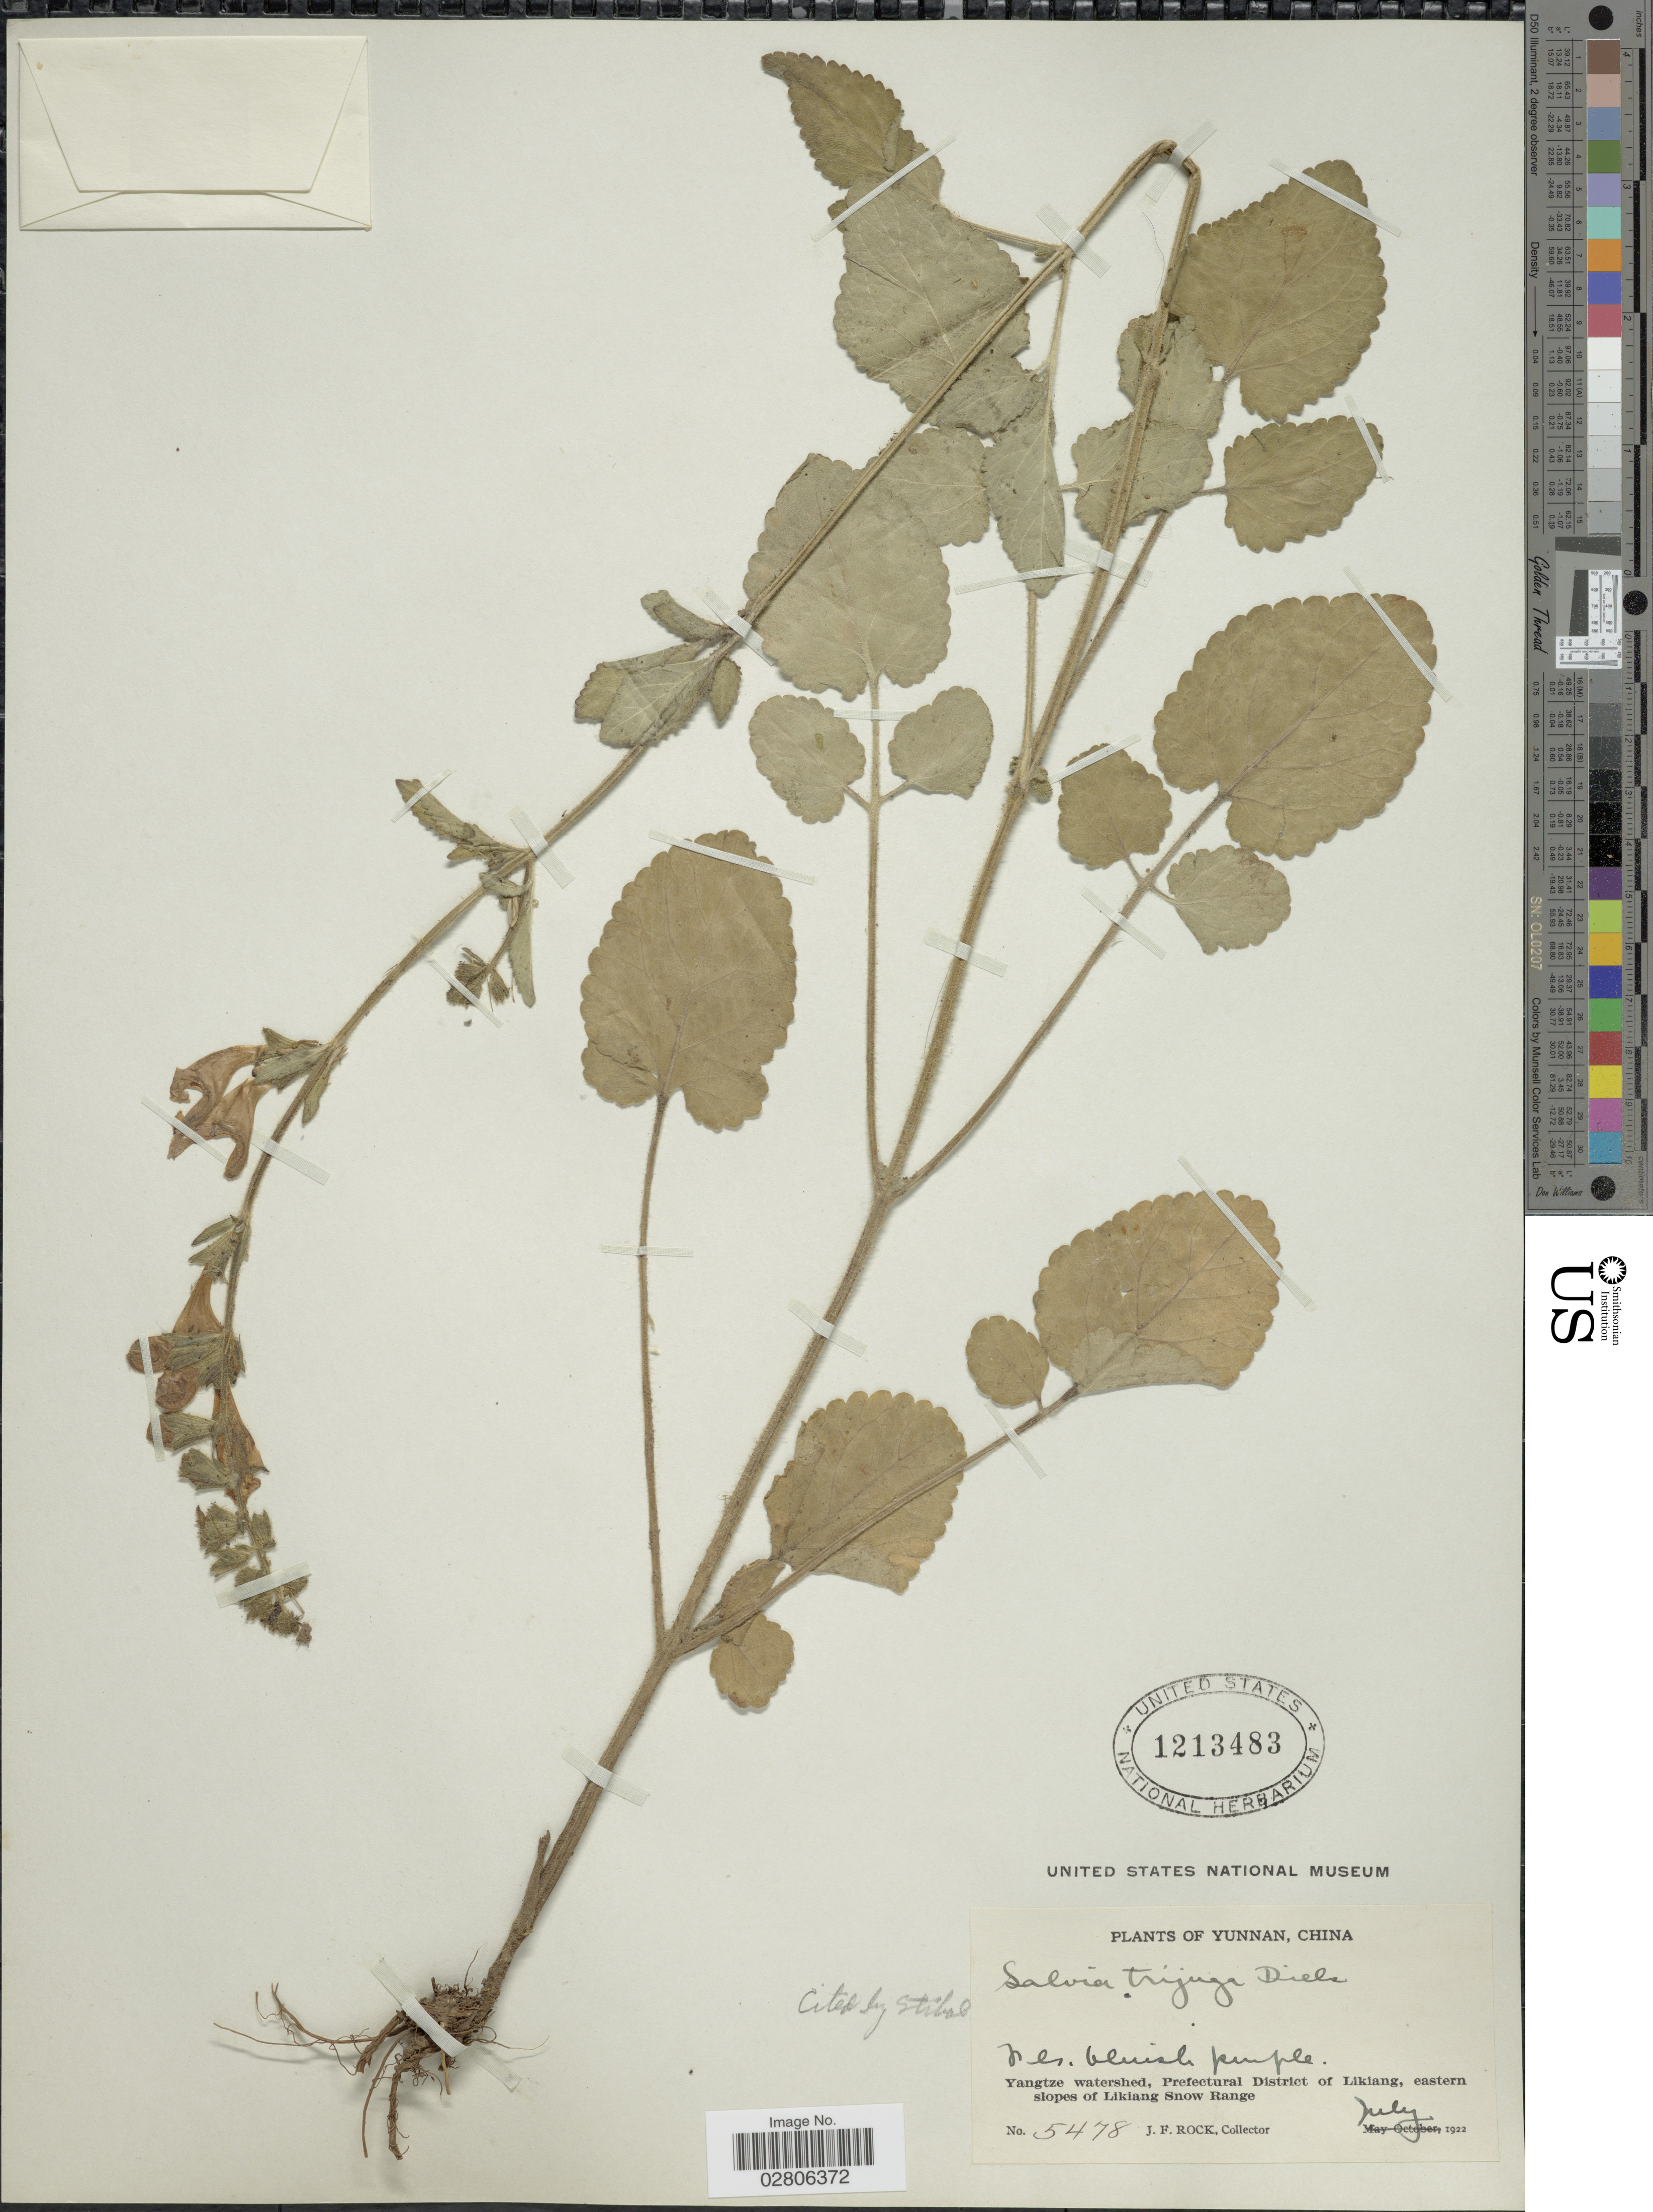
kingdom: Plantae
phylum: Tracheophyta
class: Magnoliopsida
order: Lamiales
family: Lamiaceae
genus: Salvia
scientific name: Salvia trijuga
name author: Diels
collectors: J. Rock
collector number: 5478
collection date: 1922-07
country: China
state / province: Yunnan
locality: Yangtze watershed, Prefectural District of Likiang, eastern slopes of Likiang Snow Range.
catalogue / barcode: US 1213483